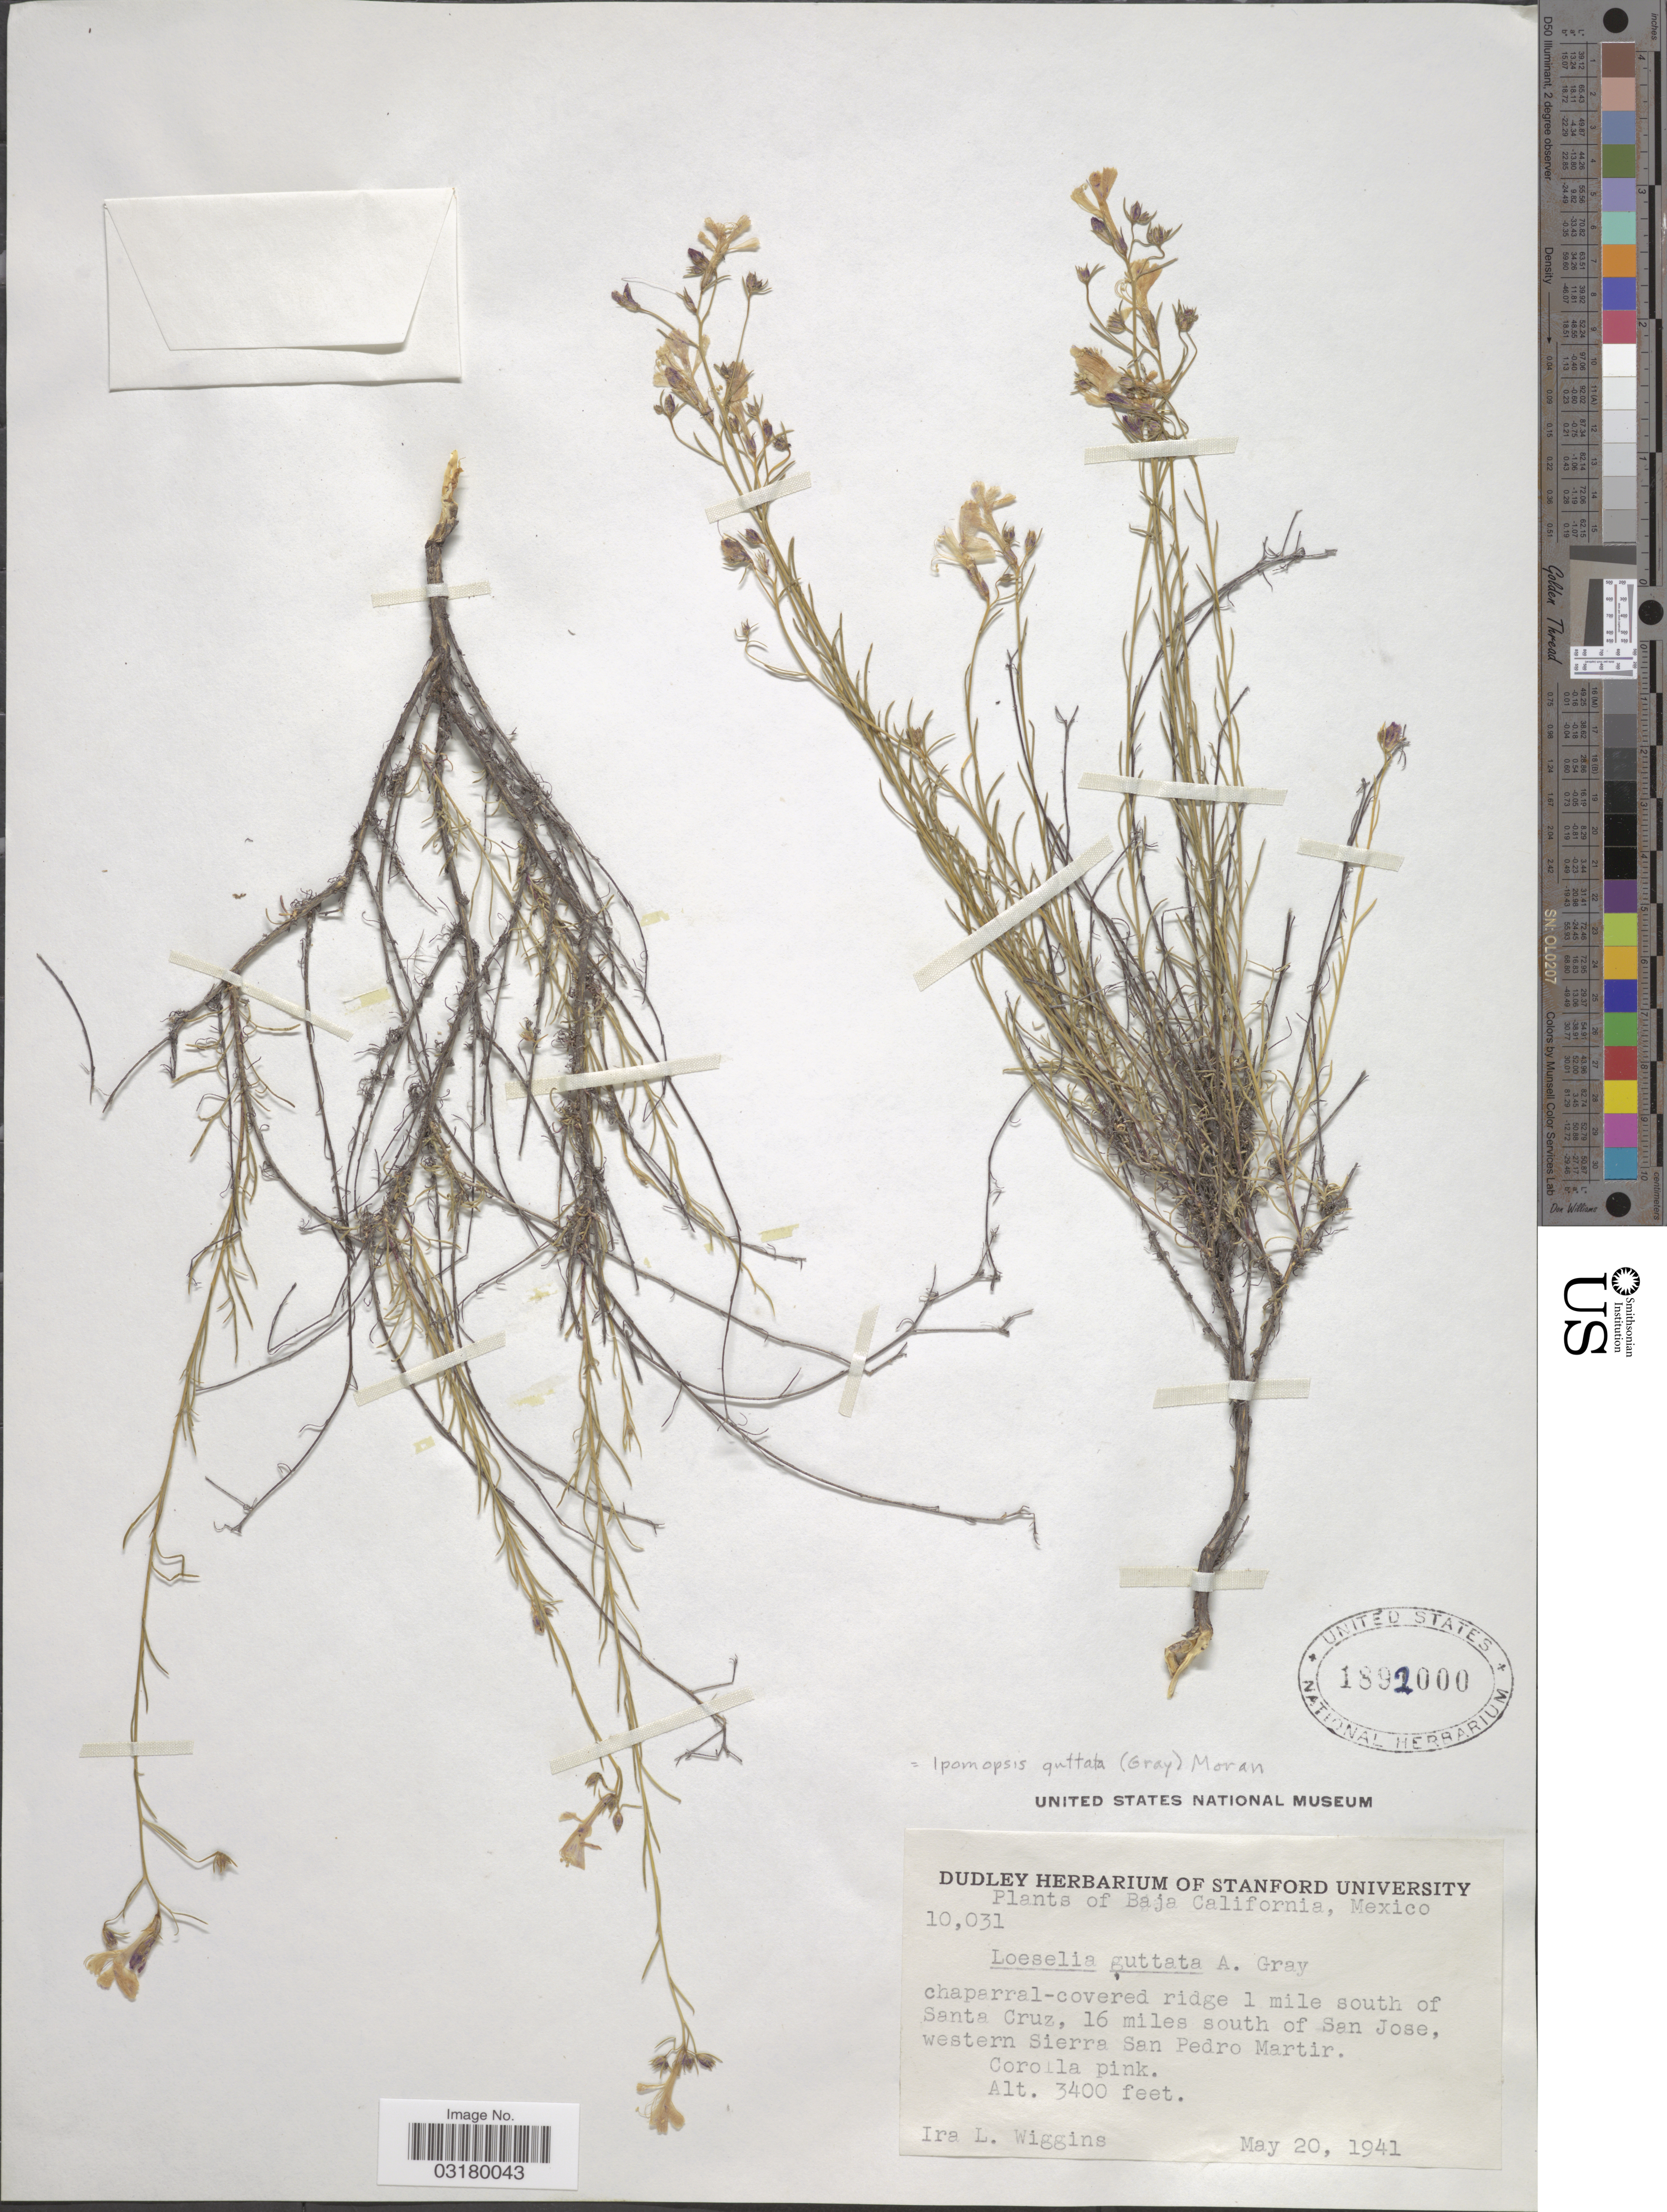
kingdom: Plantae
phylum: Tracheophyta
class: Magnoliopsida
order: Ericales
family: Polemoniaceae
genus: Ipomopsis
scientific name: Ipomopsis guttata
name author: (A. Gray) Moran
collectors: I. L. Wiggins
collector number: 10031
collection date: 1941-05-20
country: Mexico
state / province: Baja California Norte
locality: Chaparral-covered ridge 1 mile south of Santa Cruz, 16 miles south of San Jose, western Sierra San Pedro Martir.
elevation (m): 1036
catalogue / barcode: US 1892000